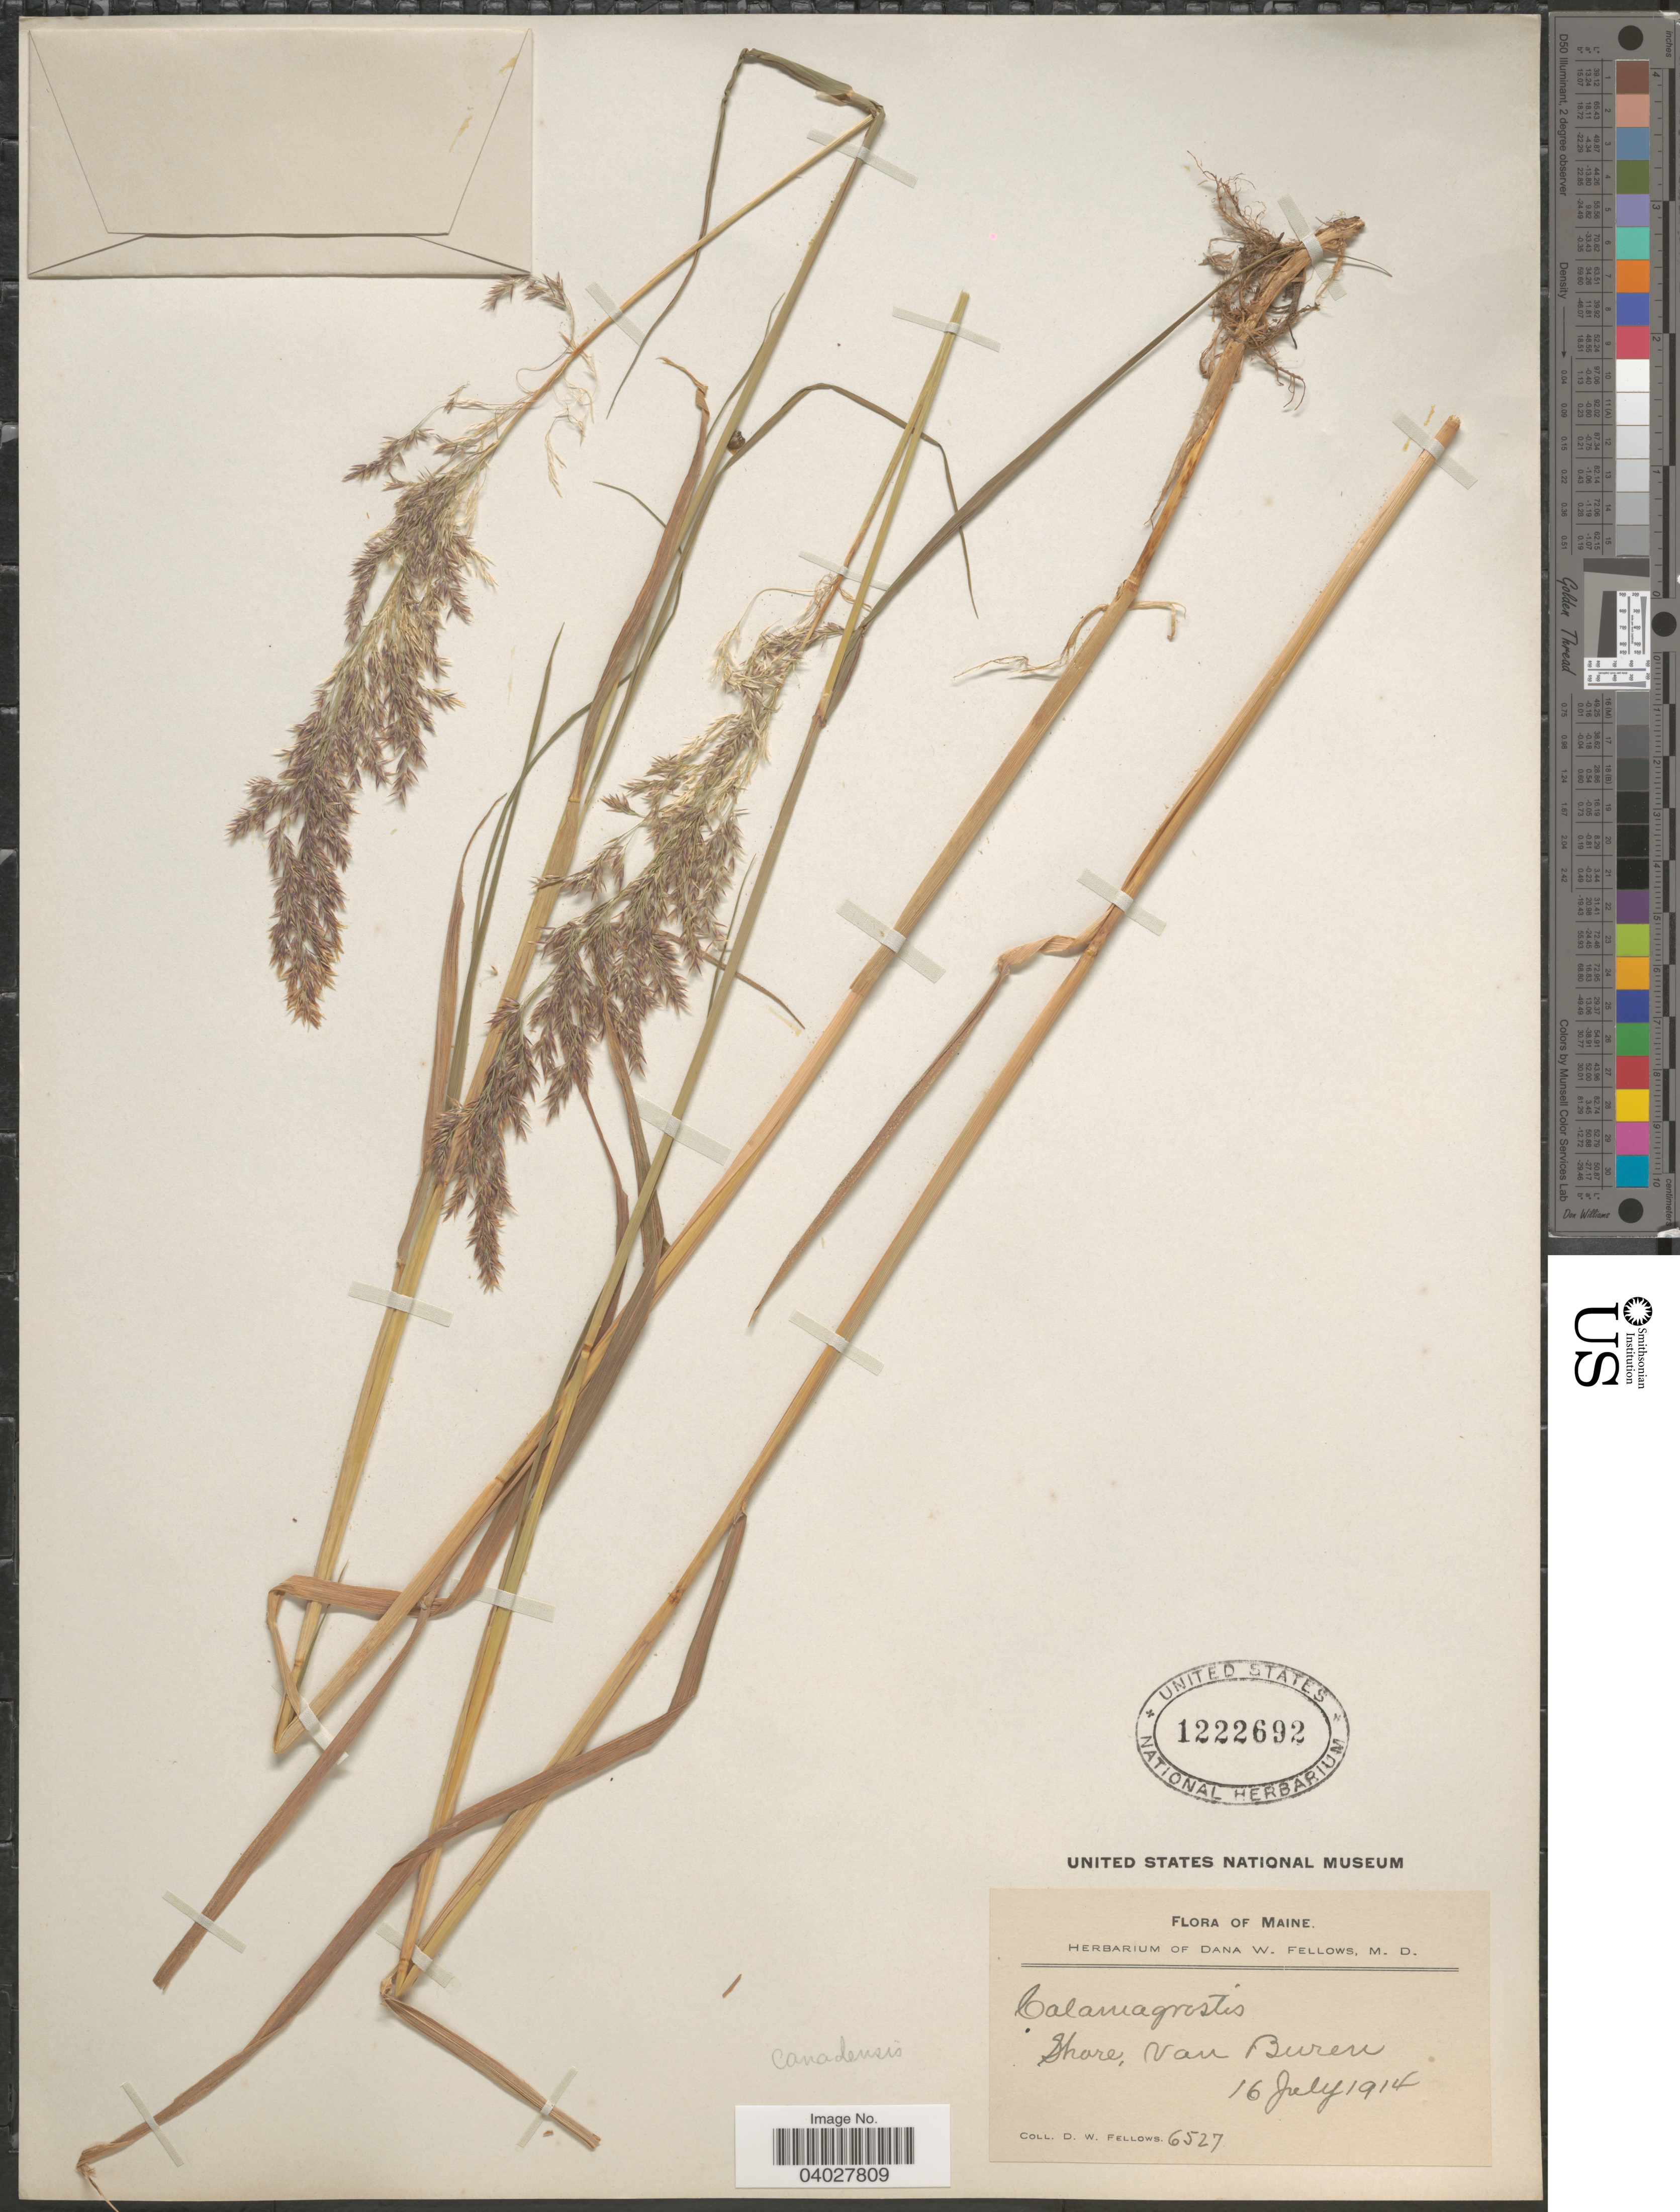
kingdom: Plantae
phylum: Tracheophyta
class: Liliopsida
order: Poales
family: Poaceae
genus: Calamagrostis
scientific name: Calamagrostis canadensis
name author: (Michx.) P. Beauv.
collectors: D. W. Fellows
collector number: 6527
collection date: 1914-07-16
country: United States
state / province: Maine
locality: Shore, Van Buren.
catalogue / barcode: US 1222692